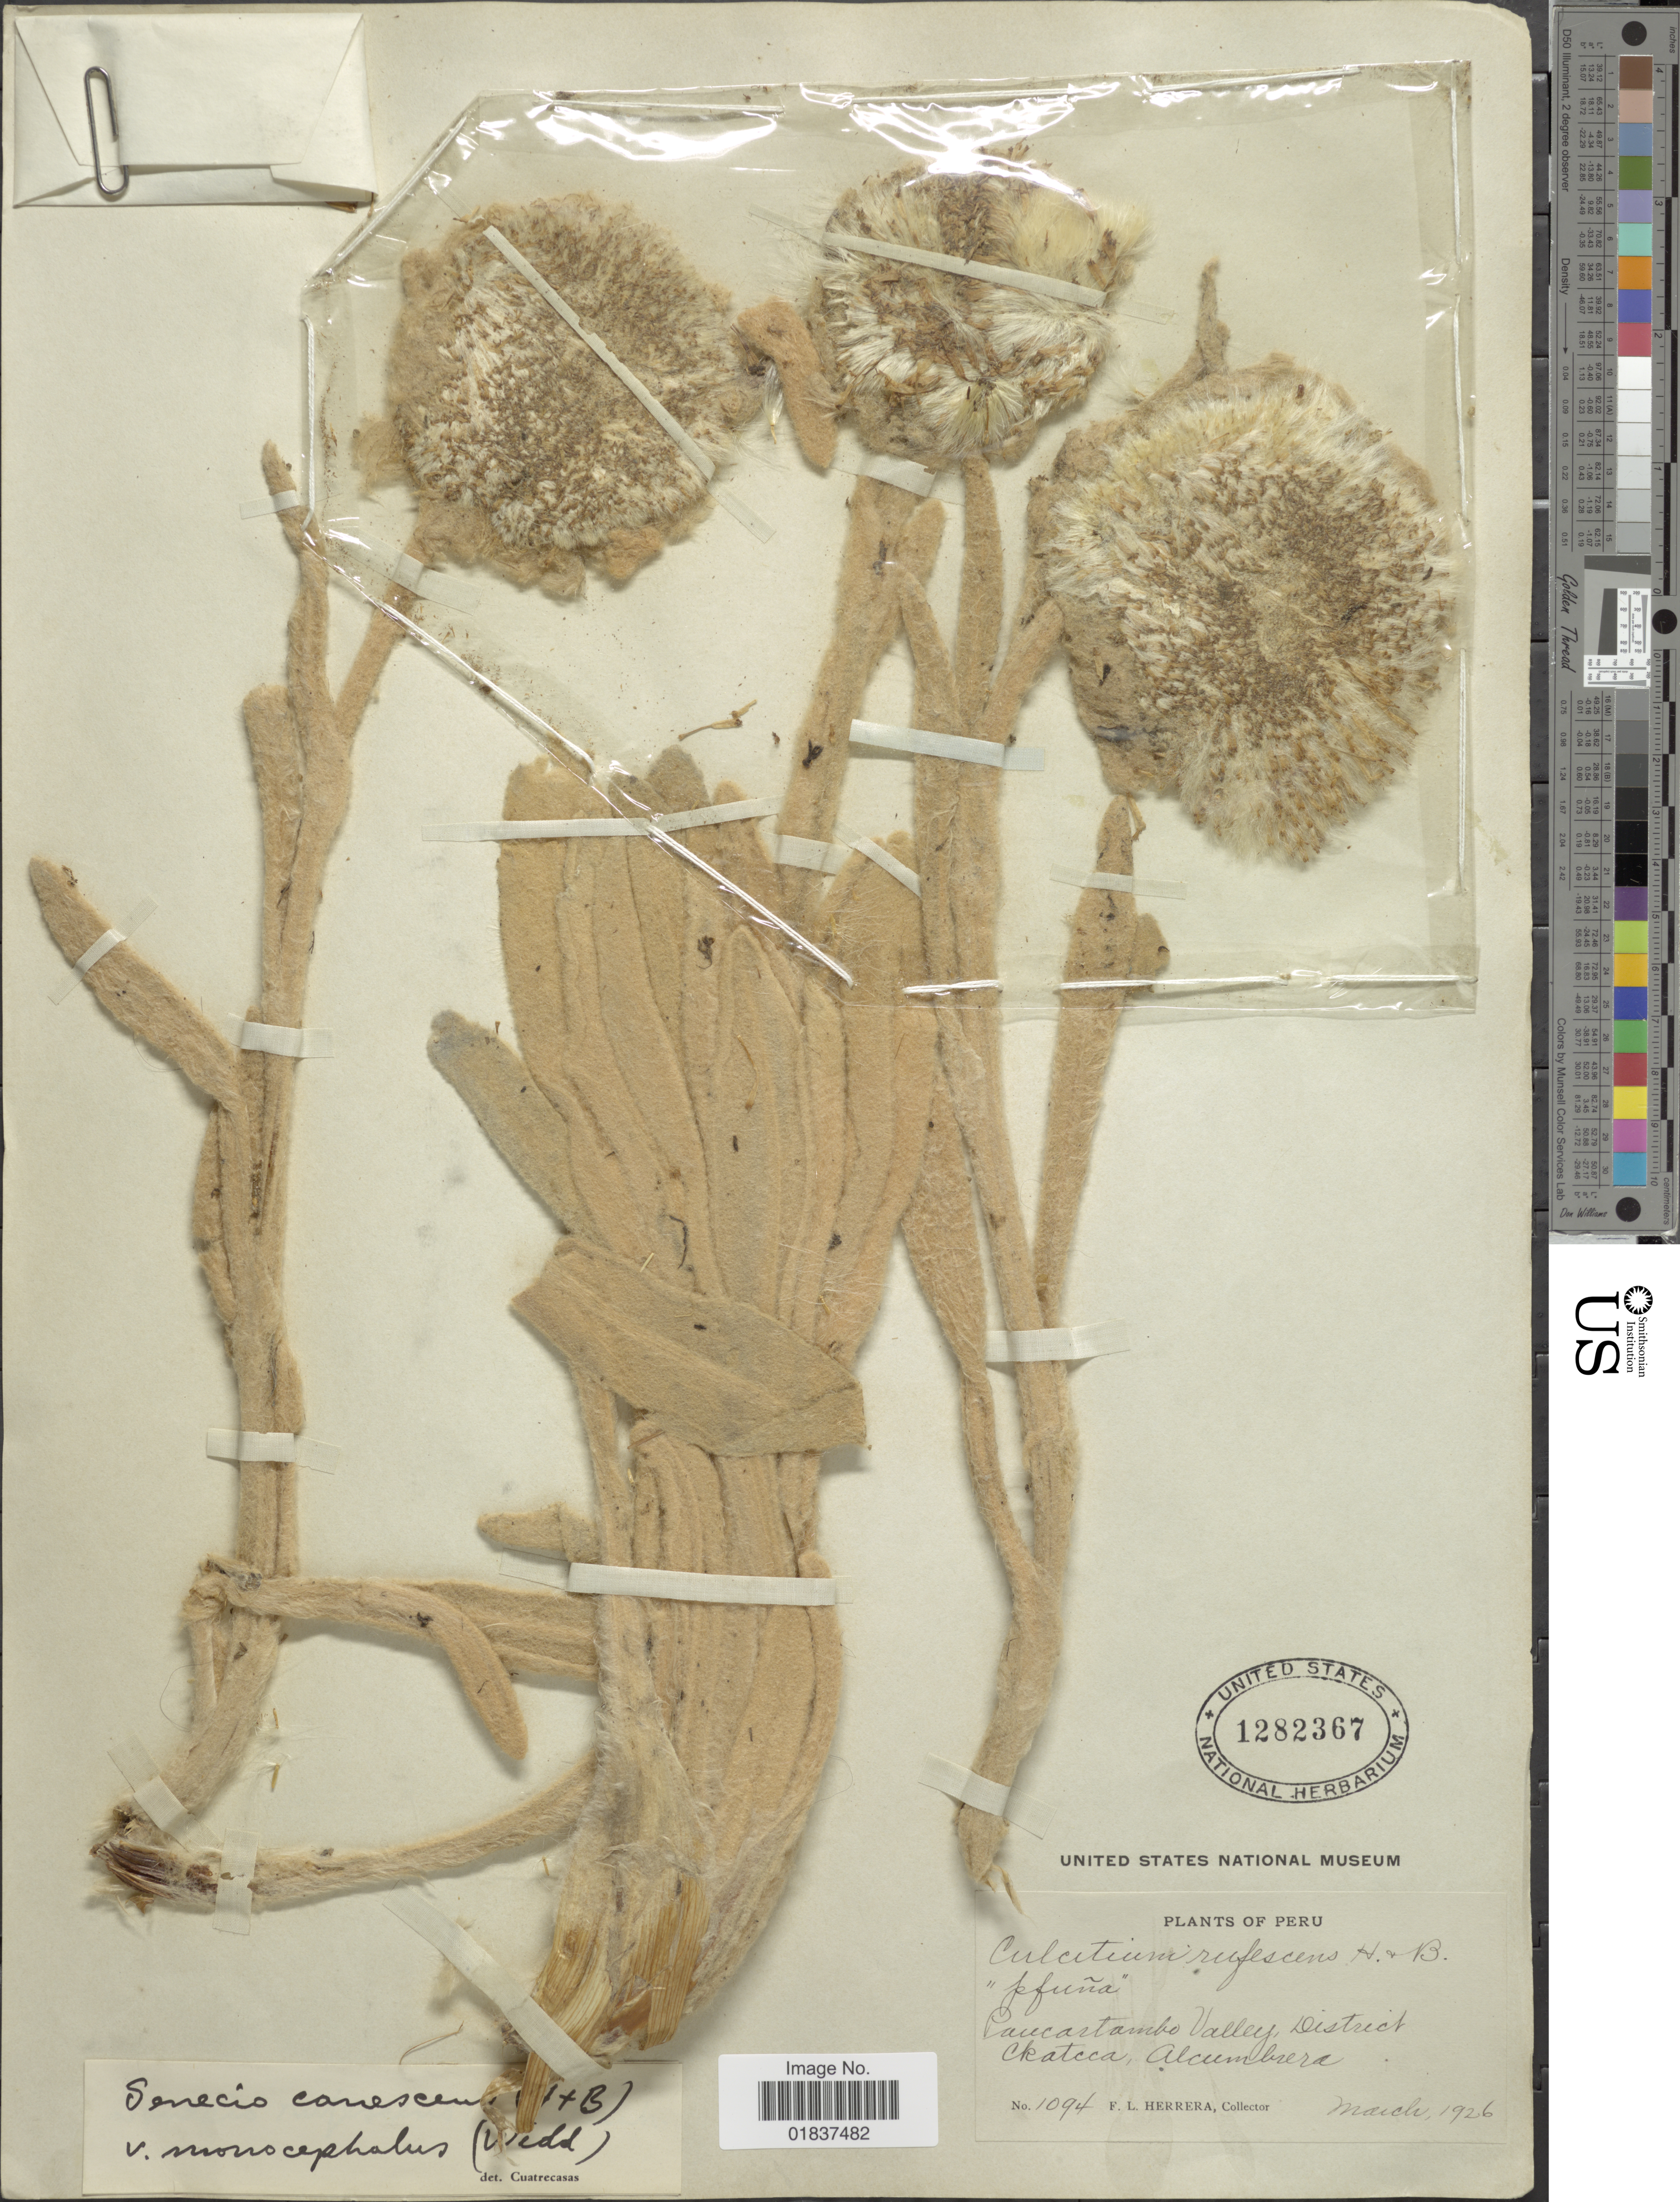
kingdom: Plantae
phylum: Tracheophyta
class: Magnoliopsida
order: Asterales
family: Asteraceae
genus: Senecio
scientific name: Senecio canescens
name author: (Bonpl.) Cuatrec.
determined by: Salomon, Luciana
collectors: F. L. Herrera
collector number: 1094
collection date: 1926-03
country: Peru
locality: Paucartambo Valley, District Chatcca, Alcumbrera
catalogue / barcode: US 1282367